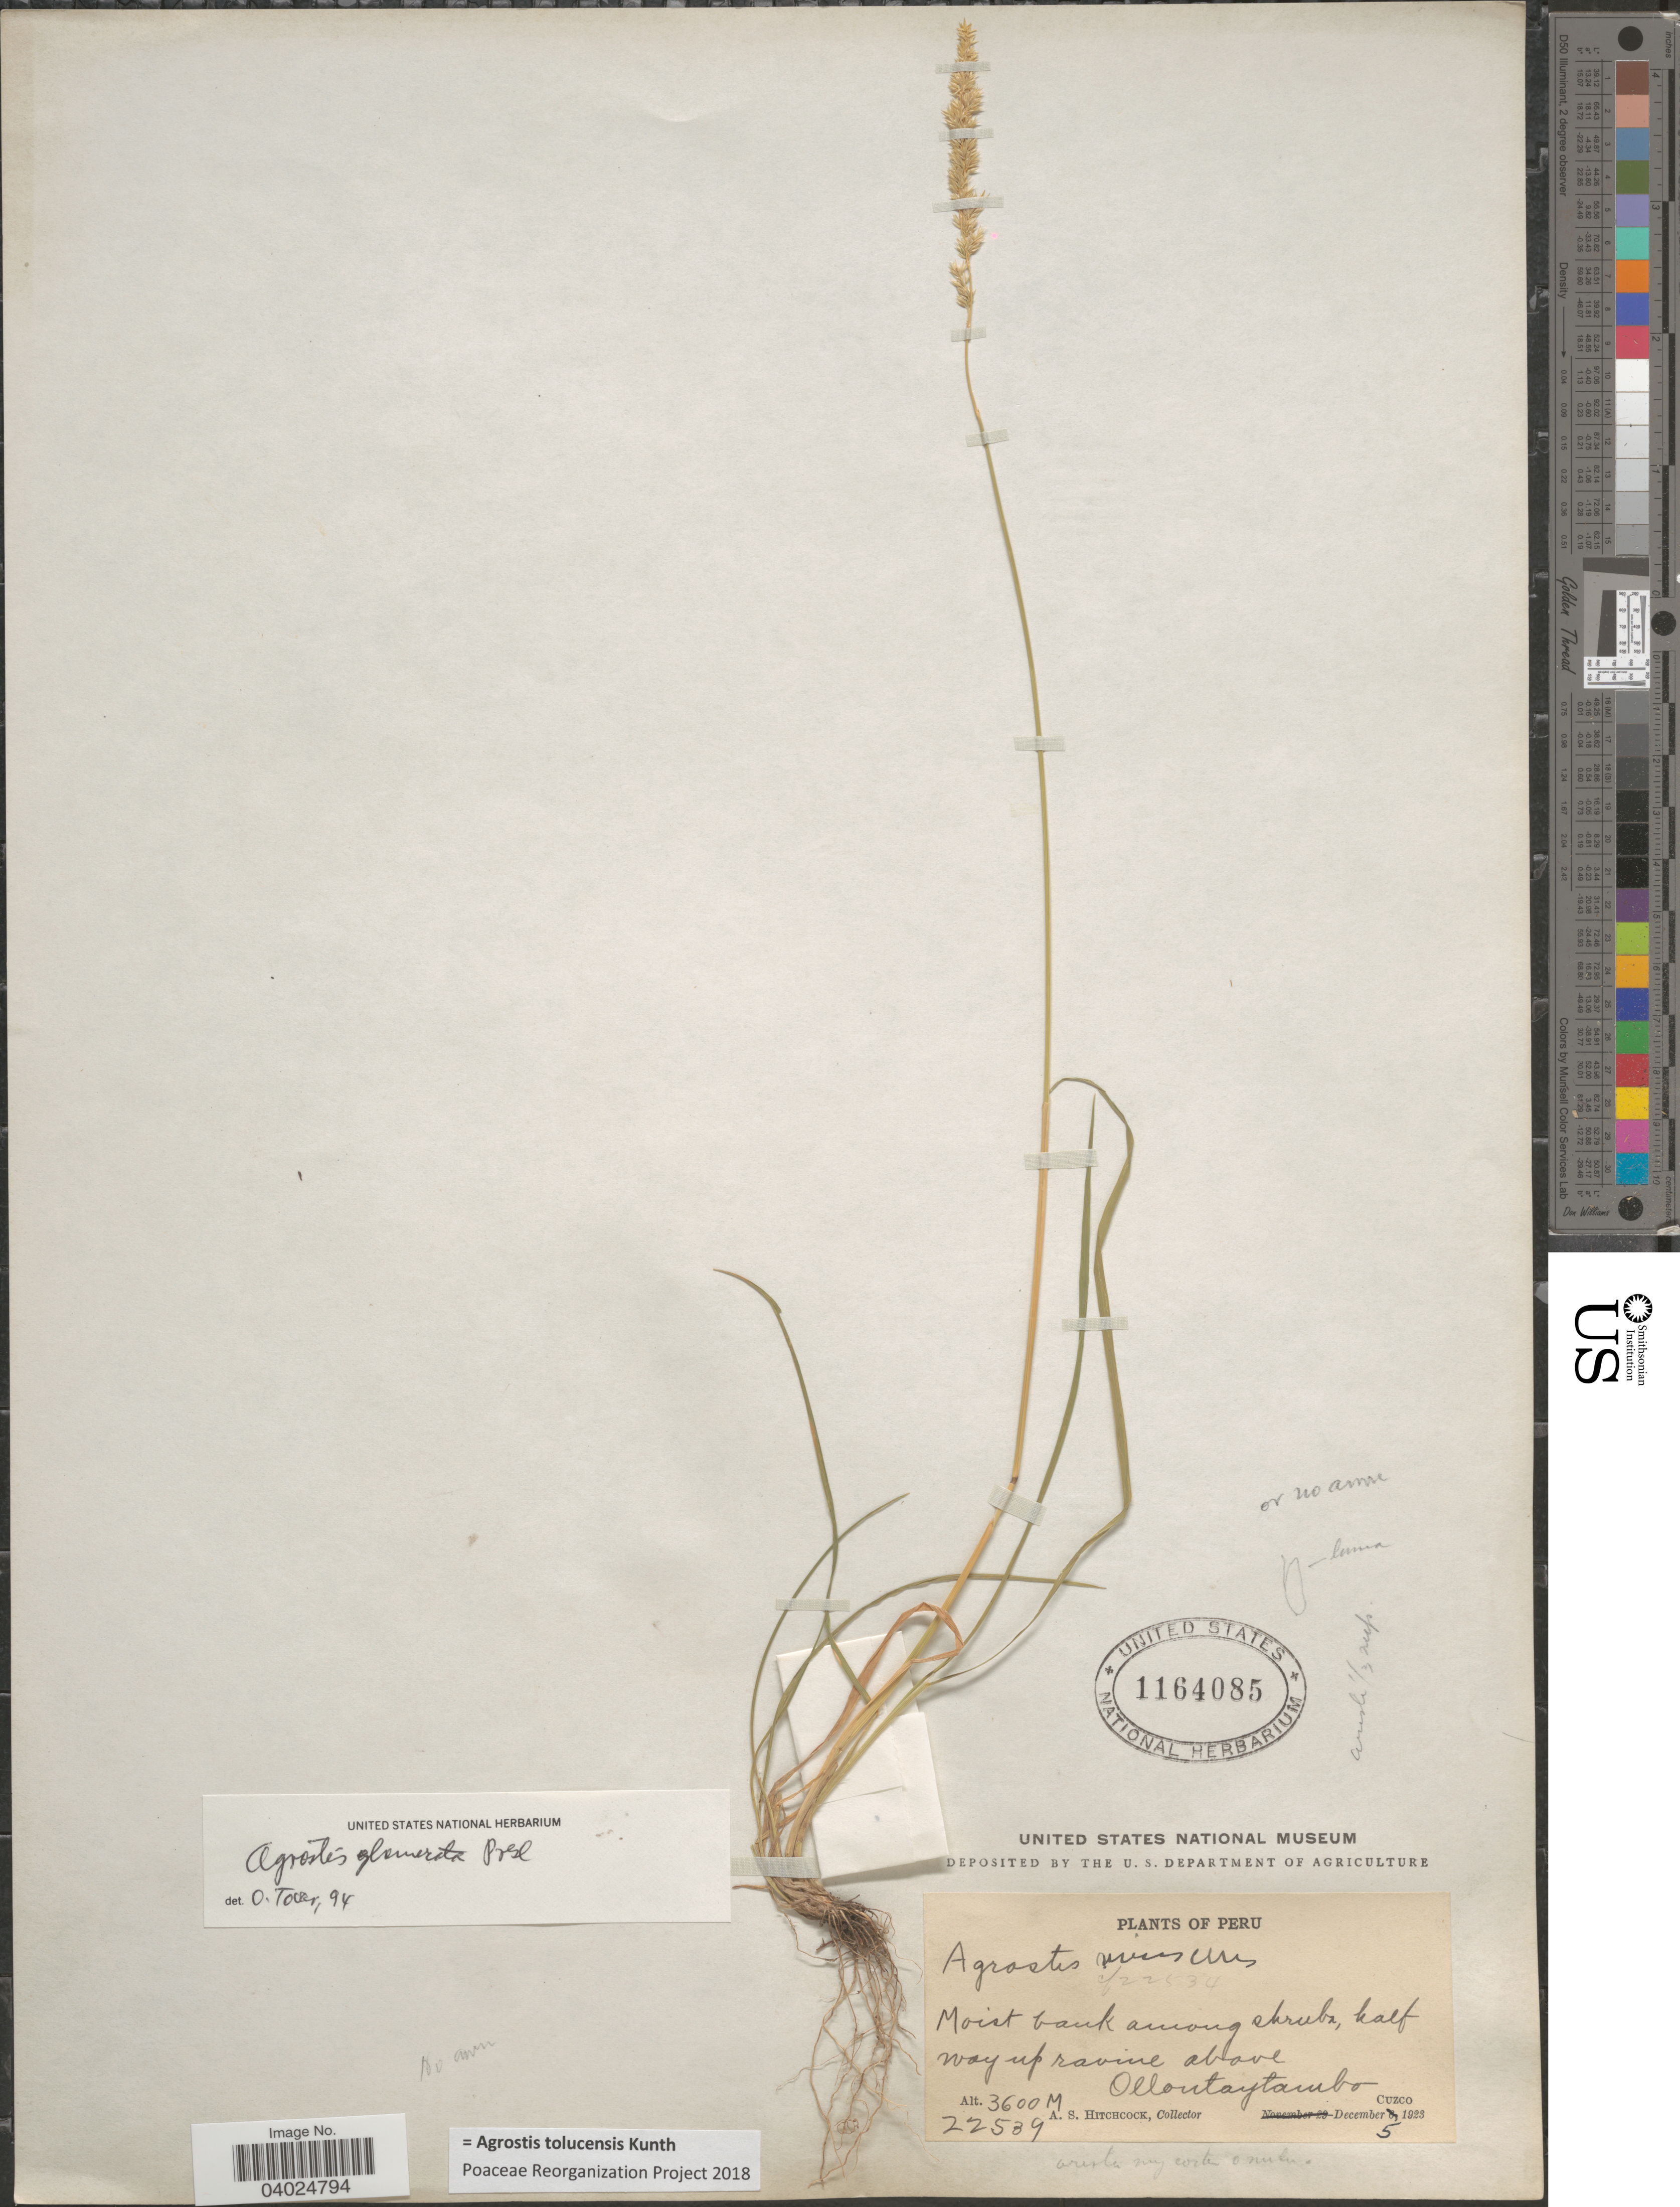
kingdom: Plantae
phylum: Tracheophyta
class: Liliopsida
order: Poales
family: Poaceae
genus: Agrostis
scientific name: Agrostis tolucensis Kunth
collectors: A. S. Hitchcock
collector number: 22539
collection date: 1923-12-05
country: Peru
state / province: Cusco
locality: Moist bank among shrubs, half way up ravine above Ollontaytambo. Cuzco.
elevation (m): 3600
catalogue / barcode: US 1164085